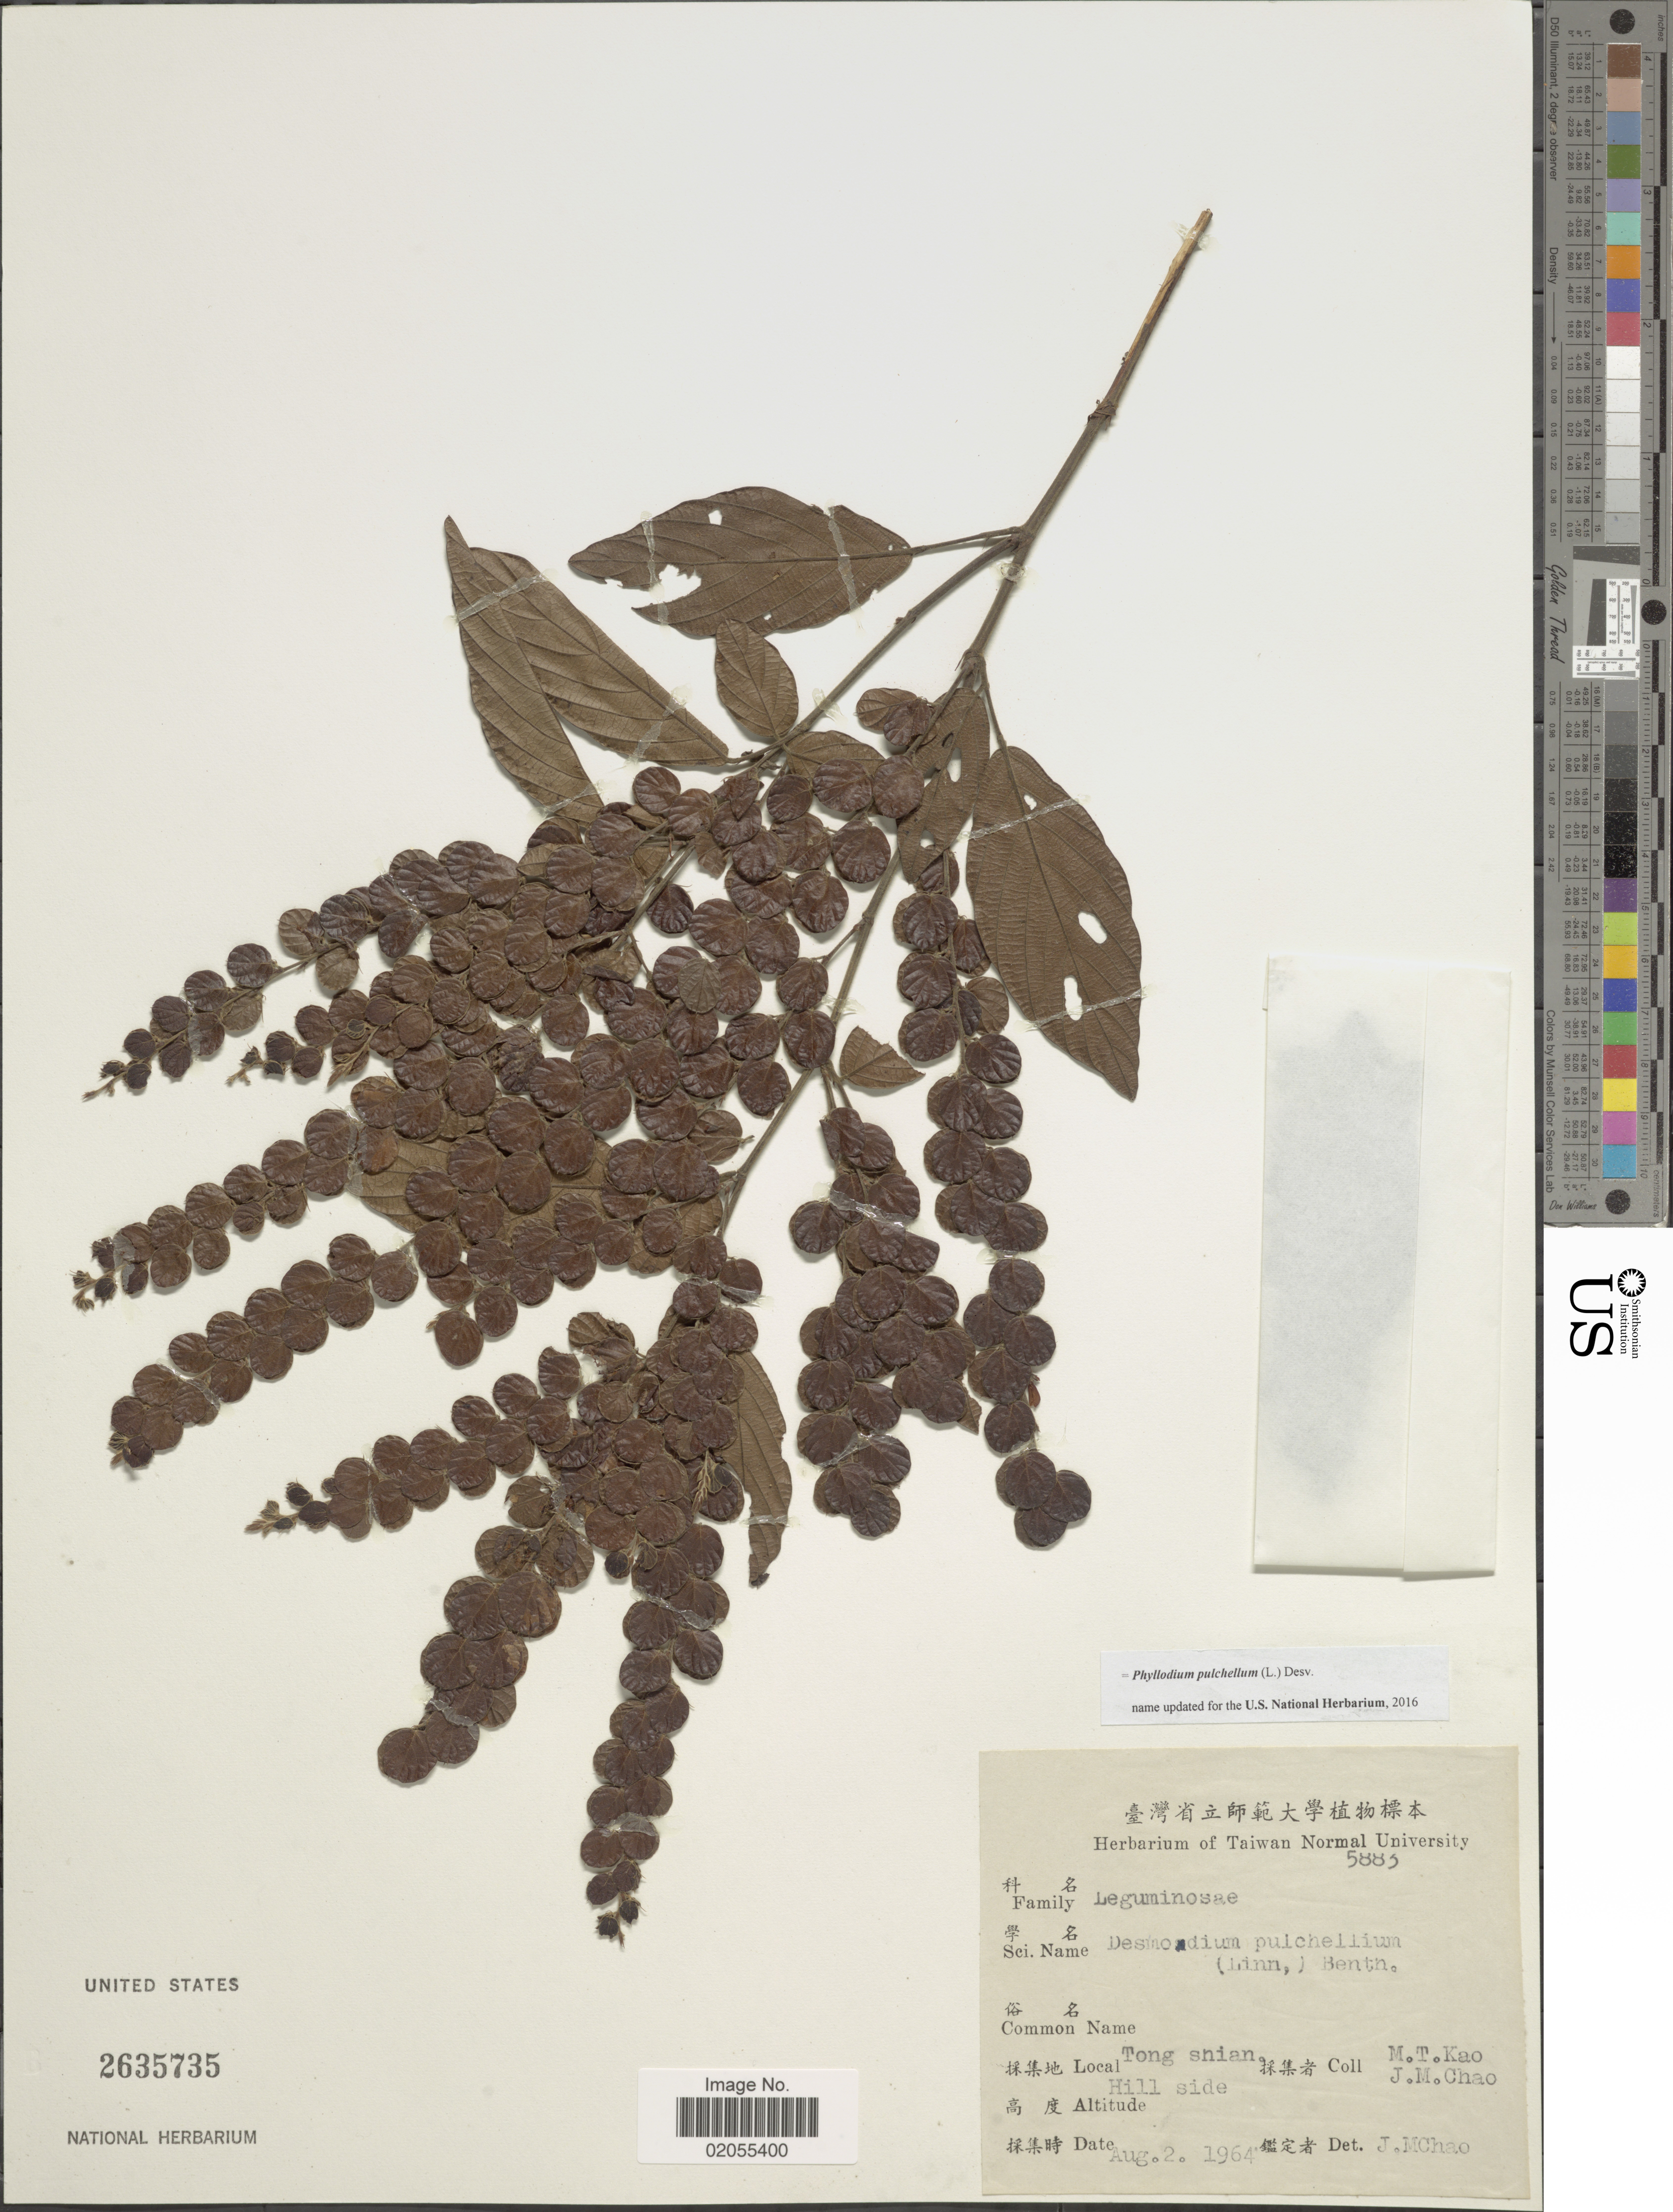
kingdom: Plantae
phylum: Tracheophyta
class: Magnoliopsida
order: Fabales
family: Fabaceae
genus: Phyllodium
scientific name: Phyllodium pulchellum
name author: (L.) Desv.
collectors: M. T. Kao & J. Chao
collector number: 5883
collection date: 1964-08-02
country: Taiwan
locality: Tong Shian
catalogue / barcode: US 2635735